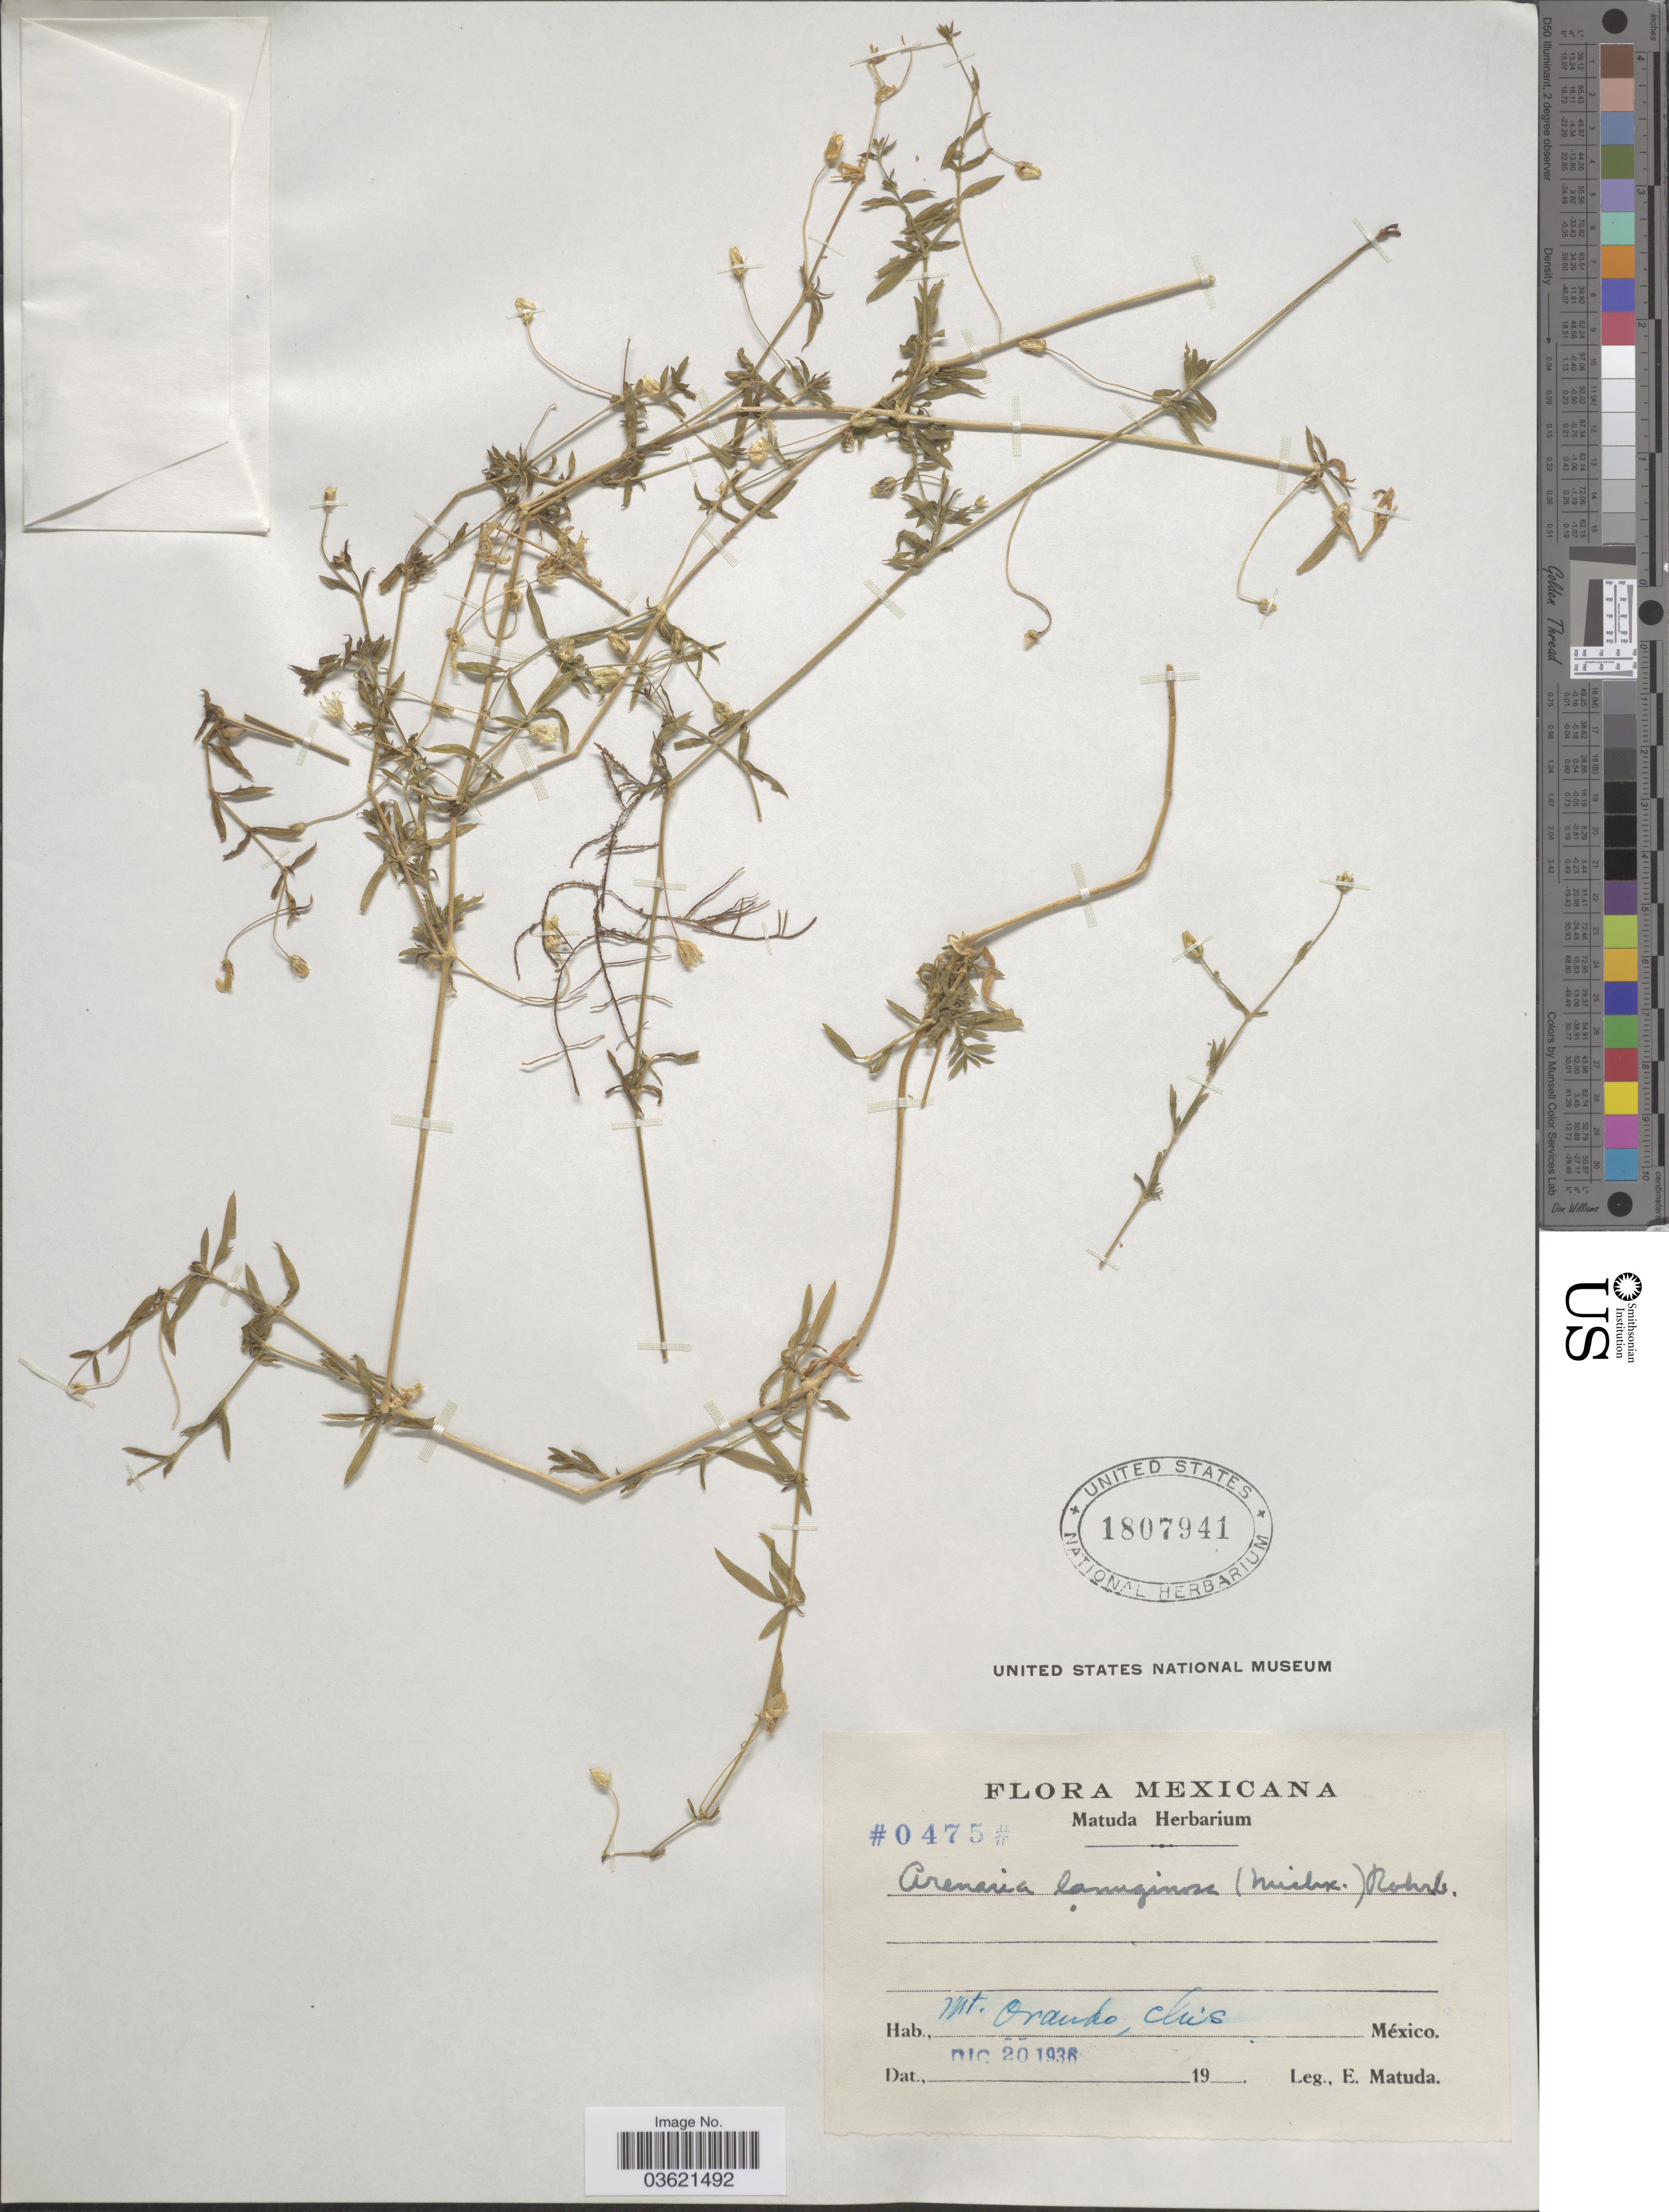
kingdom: Plantae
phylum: Tracheophyta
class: Magnoliopsida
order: Caryophyllales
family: Caryophyllaceae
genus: Arenaria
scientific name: Arenaria lanuginosa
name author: (Michx.) Rohrb.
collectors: E. Matuda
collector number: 0475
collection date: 1936-12-20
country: Mexico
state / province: Chiapas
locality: Mt. Ovando.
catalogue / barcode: US 1807941